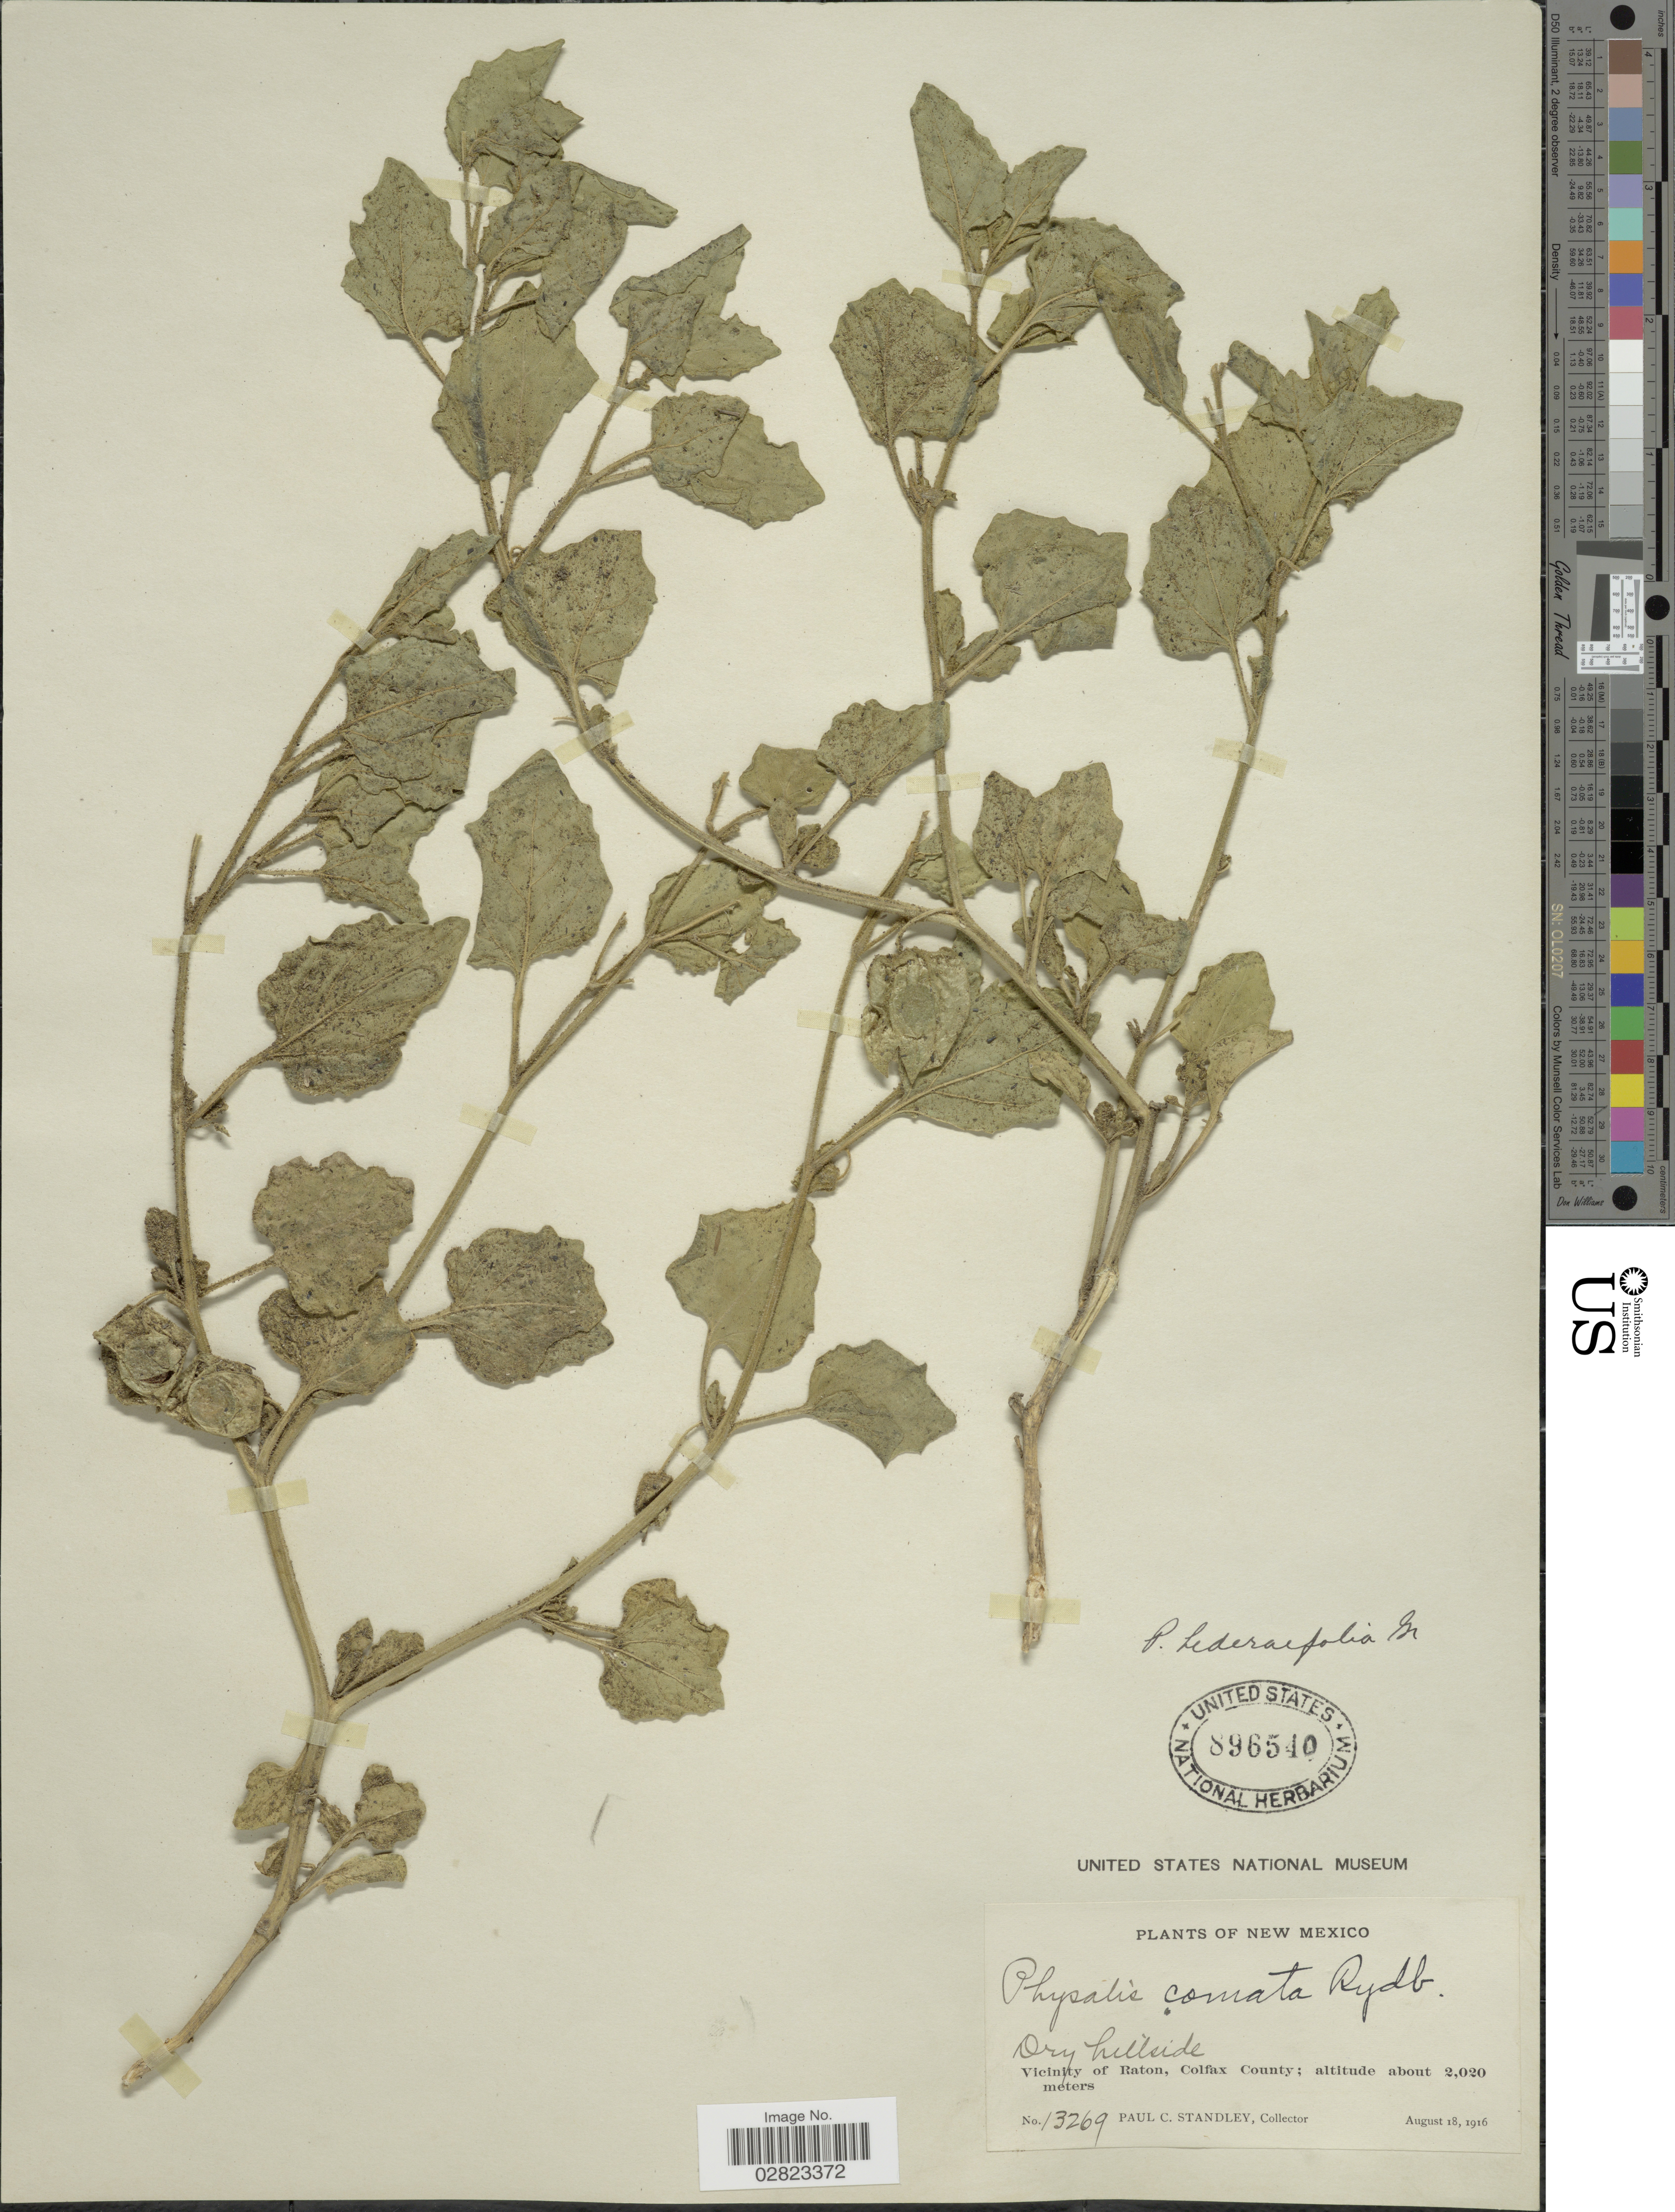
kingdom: Plantae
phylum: Tracheophyta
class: Magnoliopsida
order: Solanales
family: Solanaceae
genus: Physalis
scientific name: Physalis hederifolia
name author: A. Gray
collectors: P. C. Standley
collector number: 13269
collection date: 1916-08-18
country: United States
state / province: New Mexico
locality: Vicinity of Raton, Colfax County.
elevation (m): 2020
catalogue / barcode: US 896540